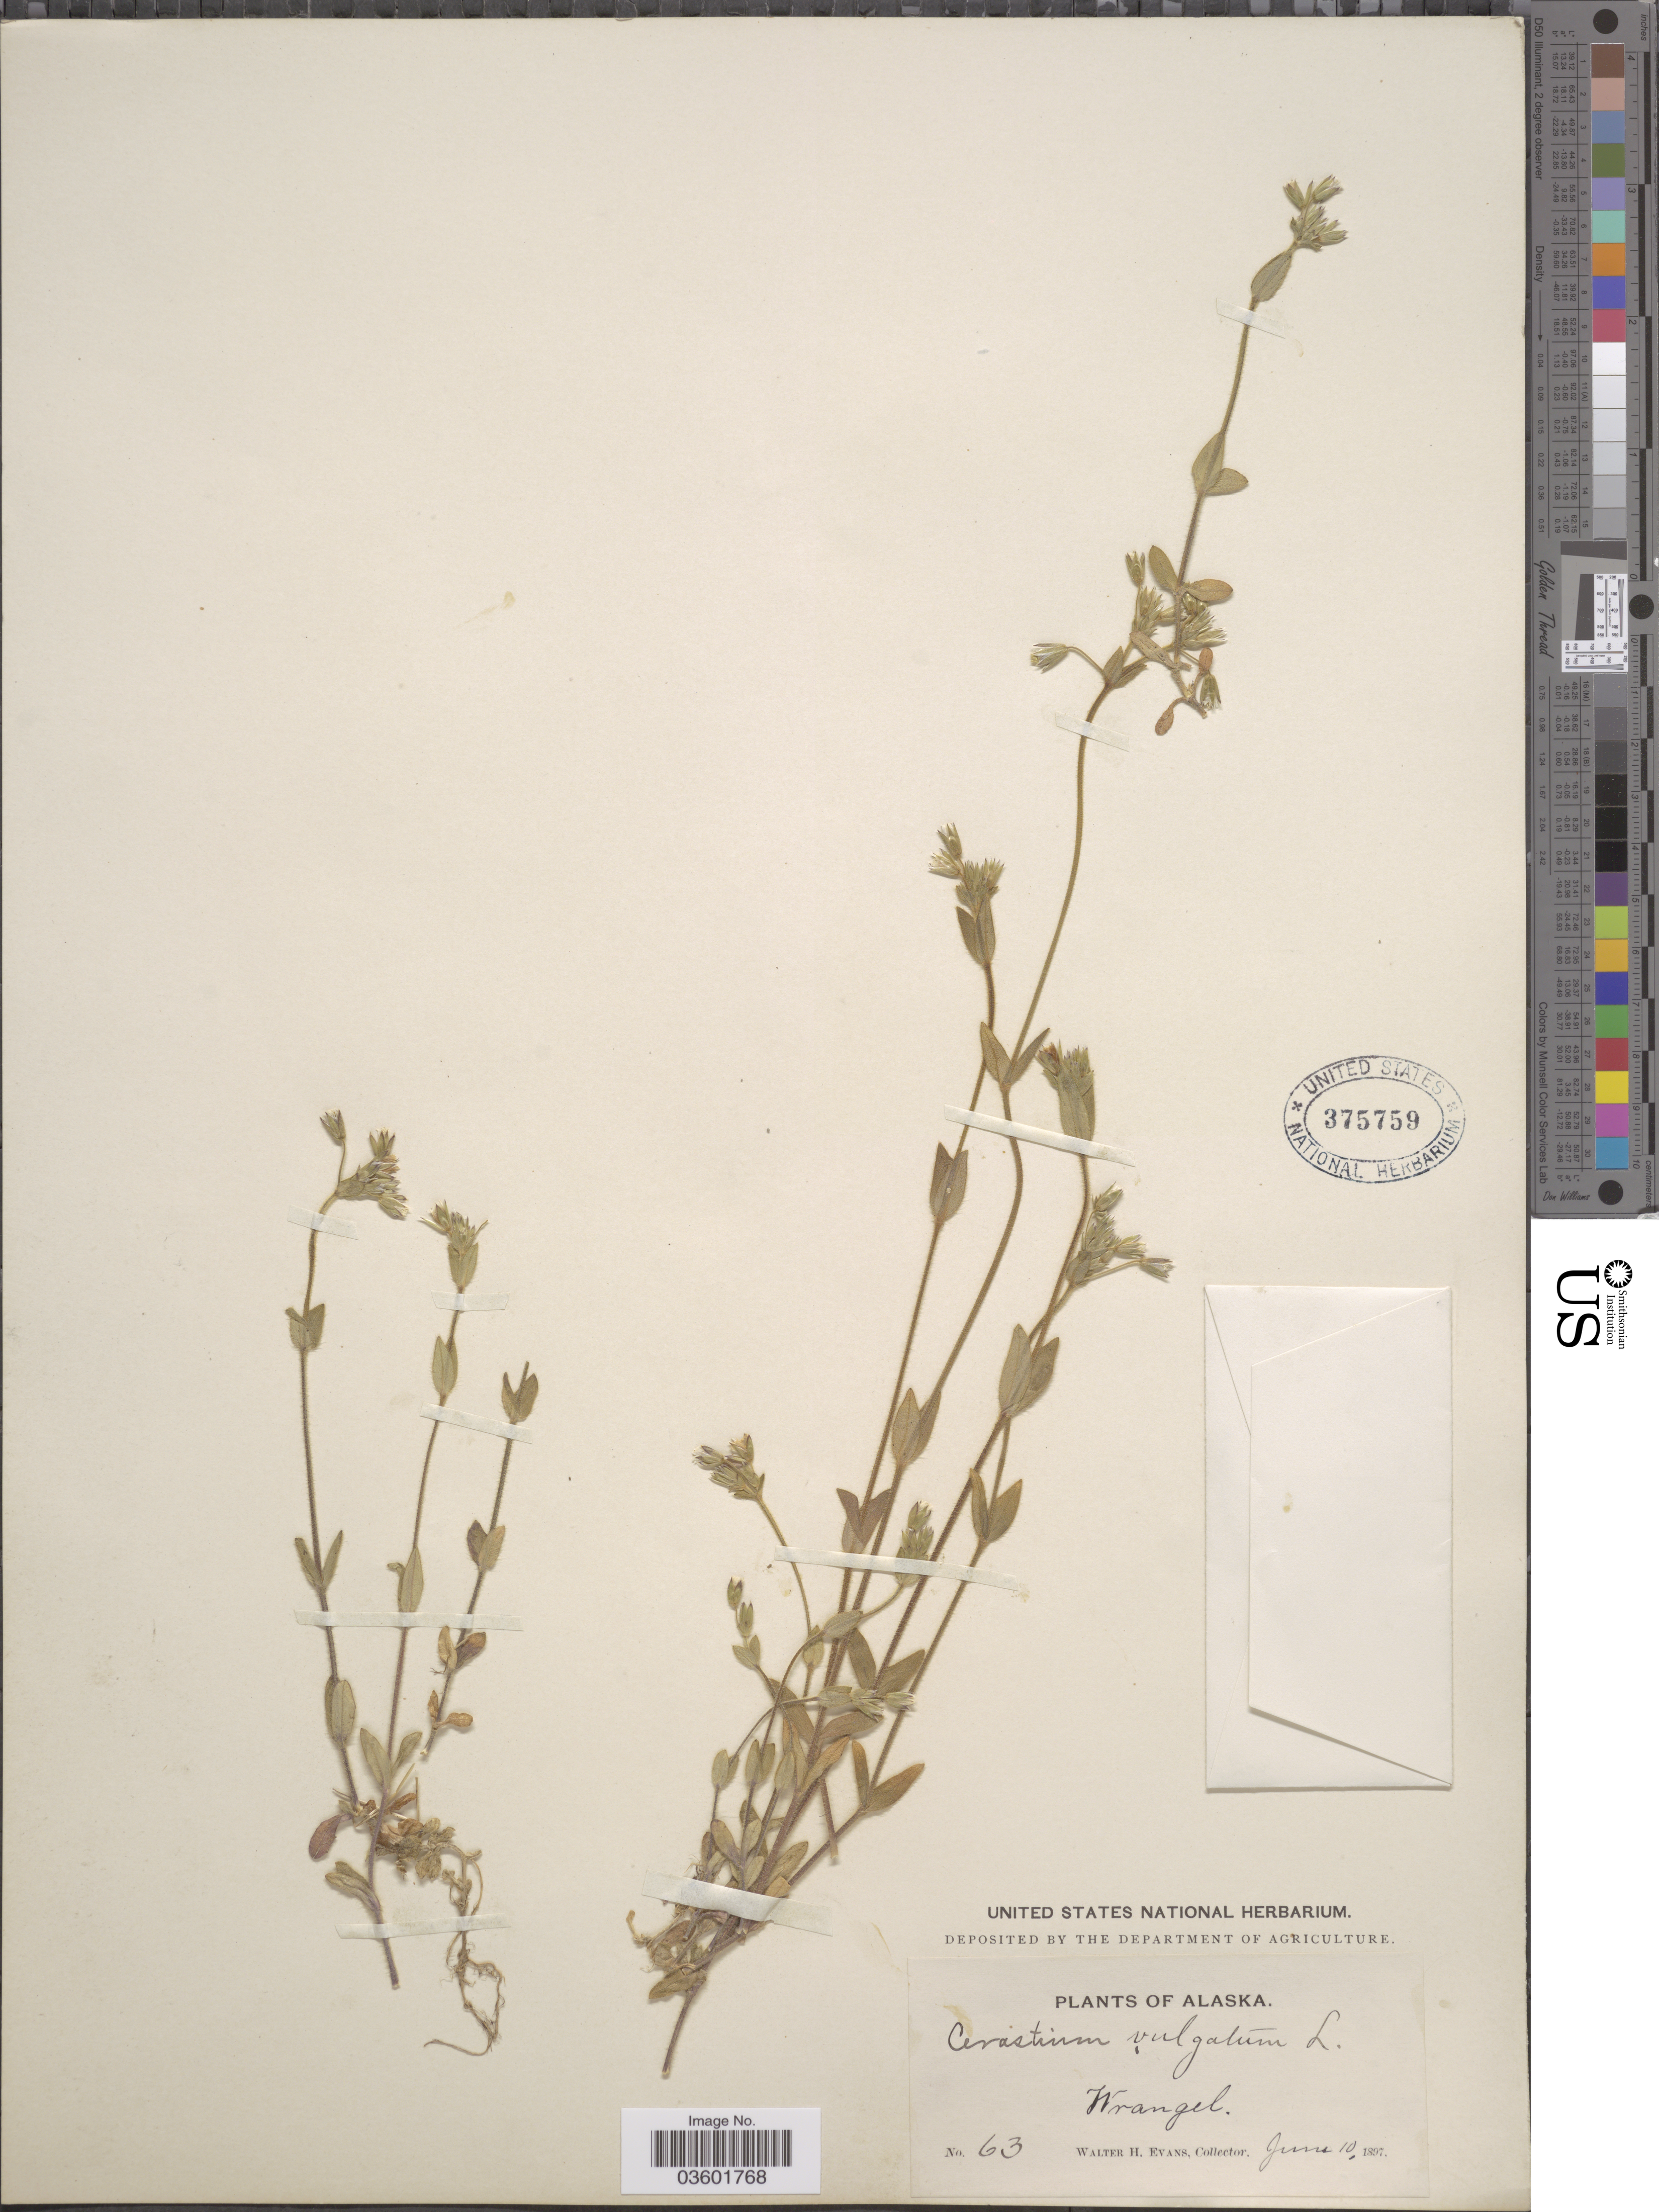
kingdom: Plantae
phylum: Tracheophyta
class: Magnoliopsida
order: Caryophyllales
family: Caryophyllaceae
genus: Cerastium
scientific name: Cerastium caespitosum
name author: Rchb. & Kit.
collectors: W. H. Evans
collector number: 63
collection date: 1897-06-10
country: United States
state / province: Alaska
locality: Wrangell.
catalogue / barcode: US 375759